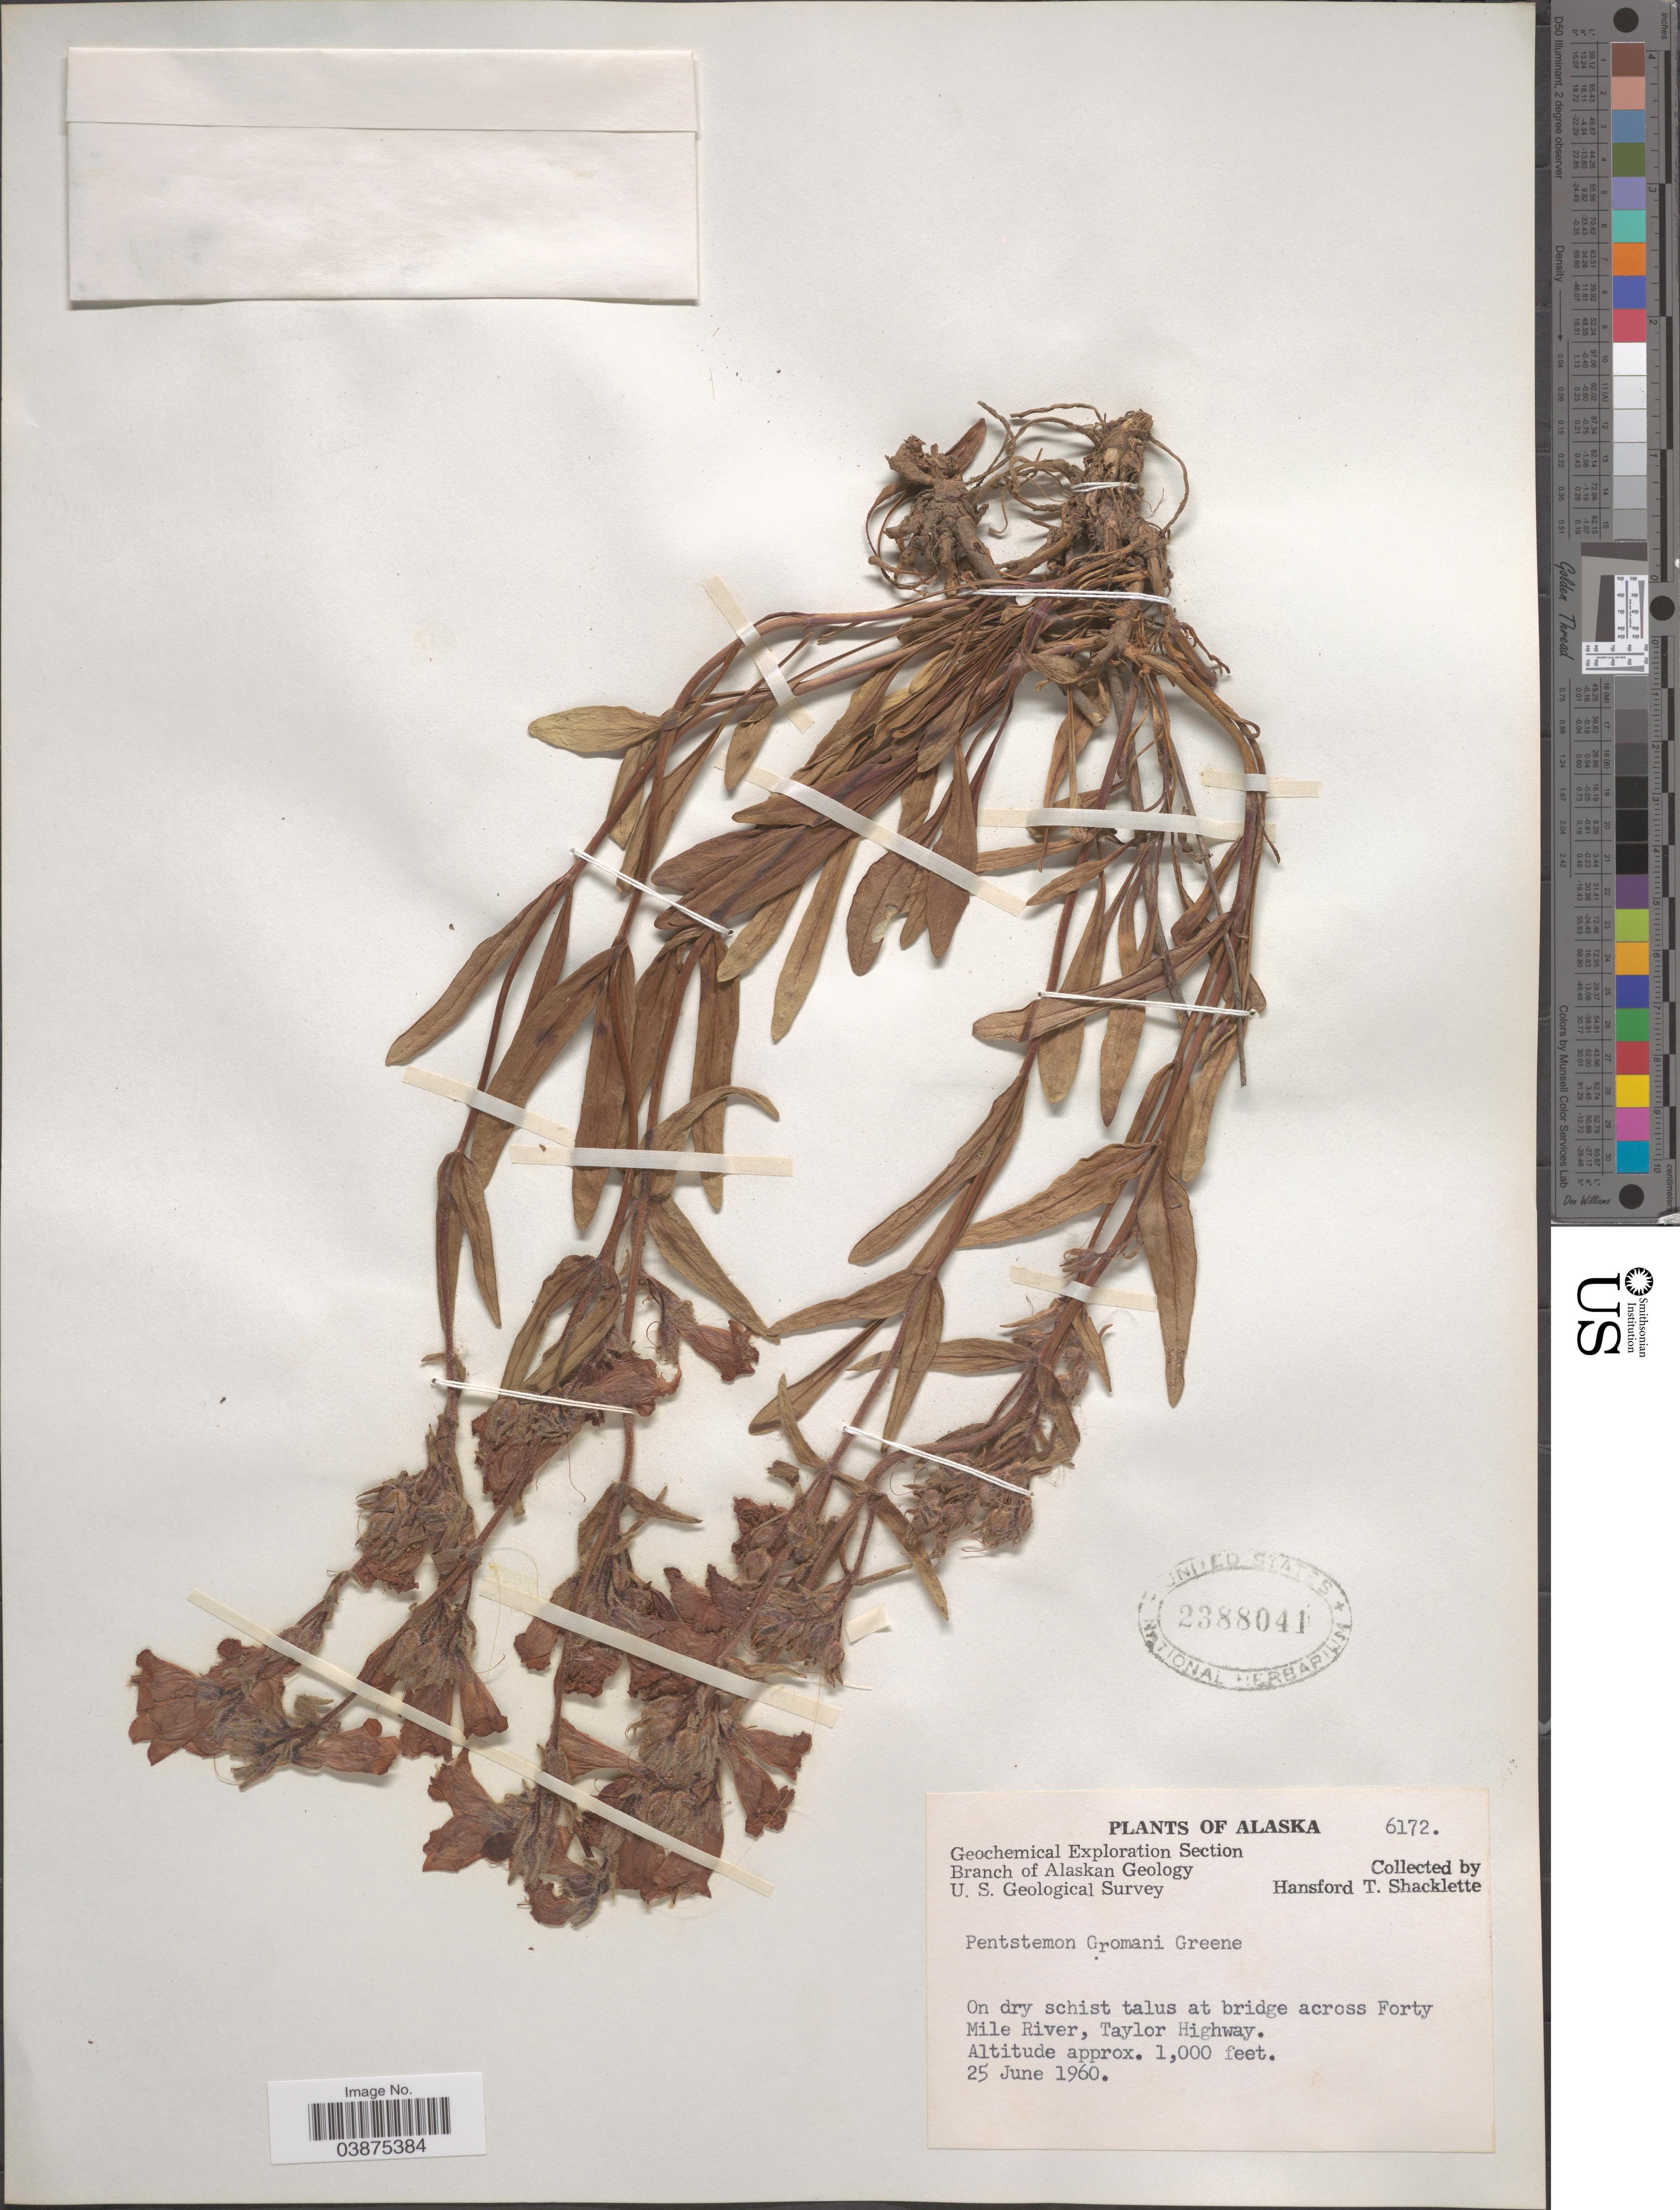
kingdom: Plantae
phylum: Tracheophyta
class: Magnoliopsida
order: Lamiales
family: Plantaginaceae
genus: Penstemon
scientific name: Penstemon gormanii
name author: Greene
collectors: H. Shacklette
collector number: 6172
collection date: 1960-06-25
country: United States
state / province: Alaska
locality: On dry schist talus at bridge across Forty Mile River, Taylor Highway.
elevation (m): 305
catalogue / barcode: US 2388041